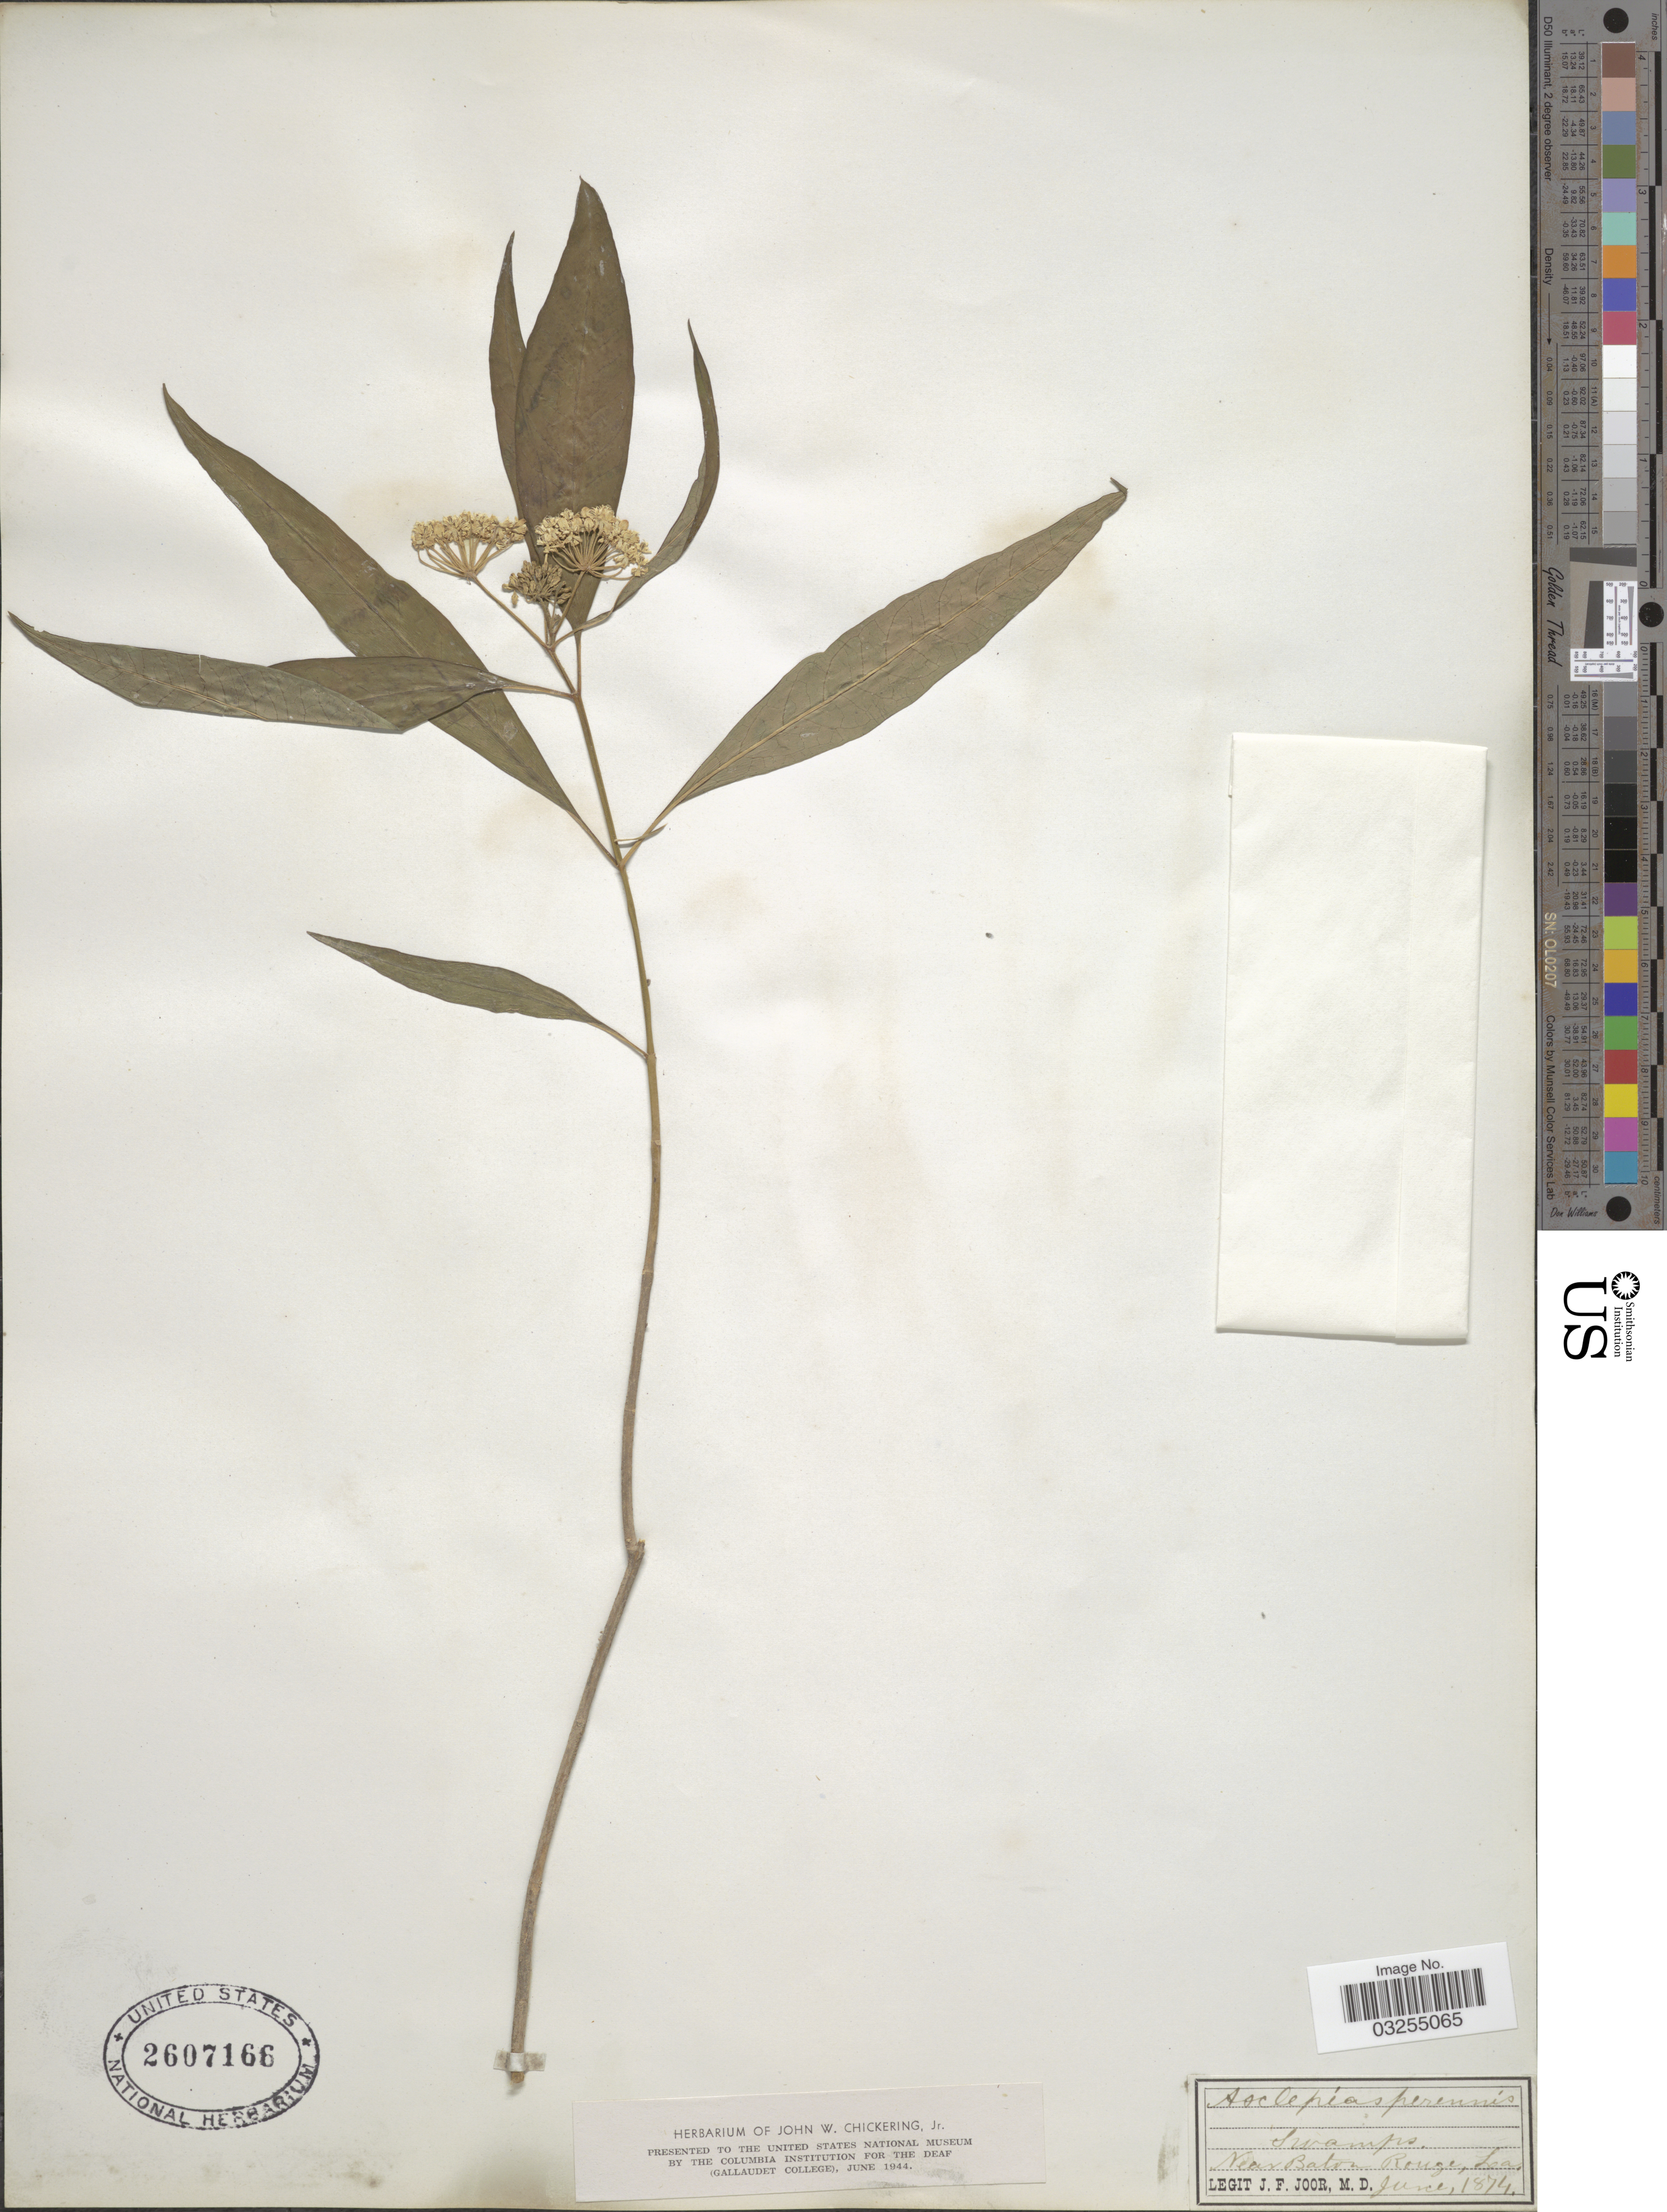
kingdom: Plantae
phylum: Tracheophyta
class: Magnoliopsida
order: Gentianales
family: Apocynaceae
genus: Asclepias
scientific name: Asclepias perennis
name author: Walter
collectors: J. F. Joor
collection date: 1874-06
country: United States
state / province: Louisiana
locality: Near Baton Rouge.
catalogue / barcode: US 2607166